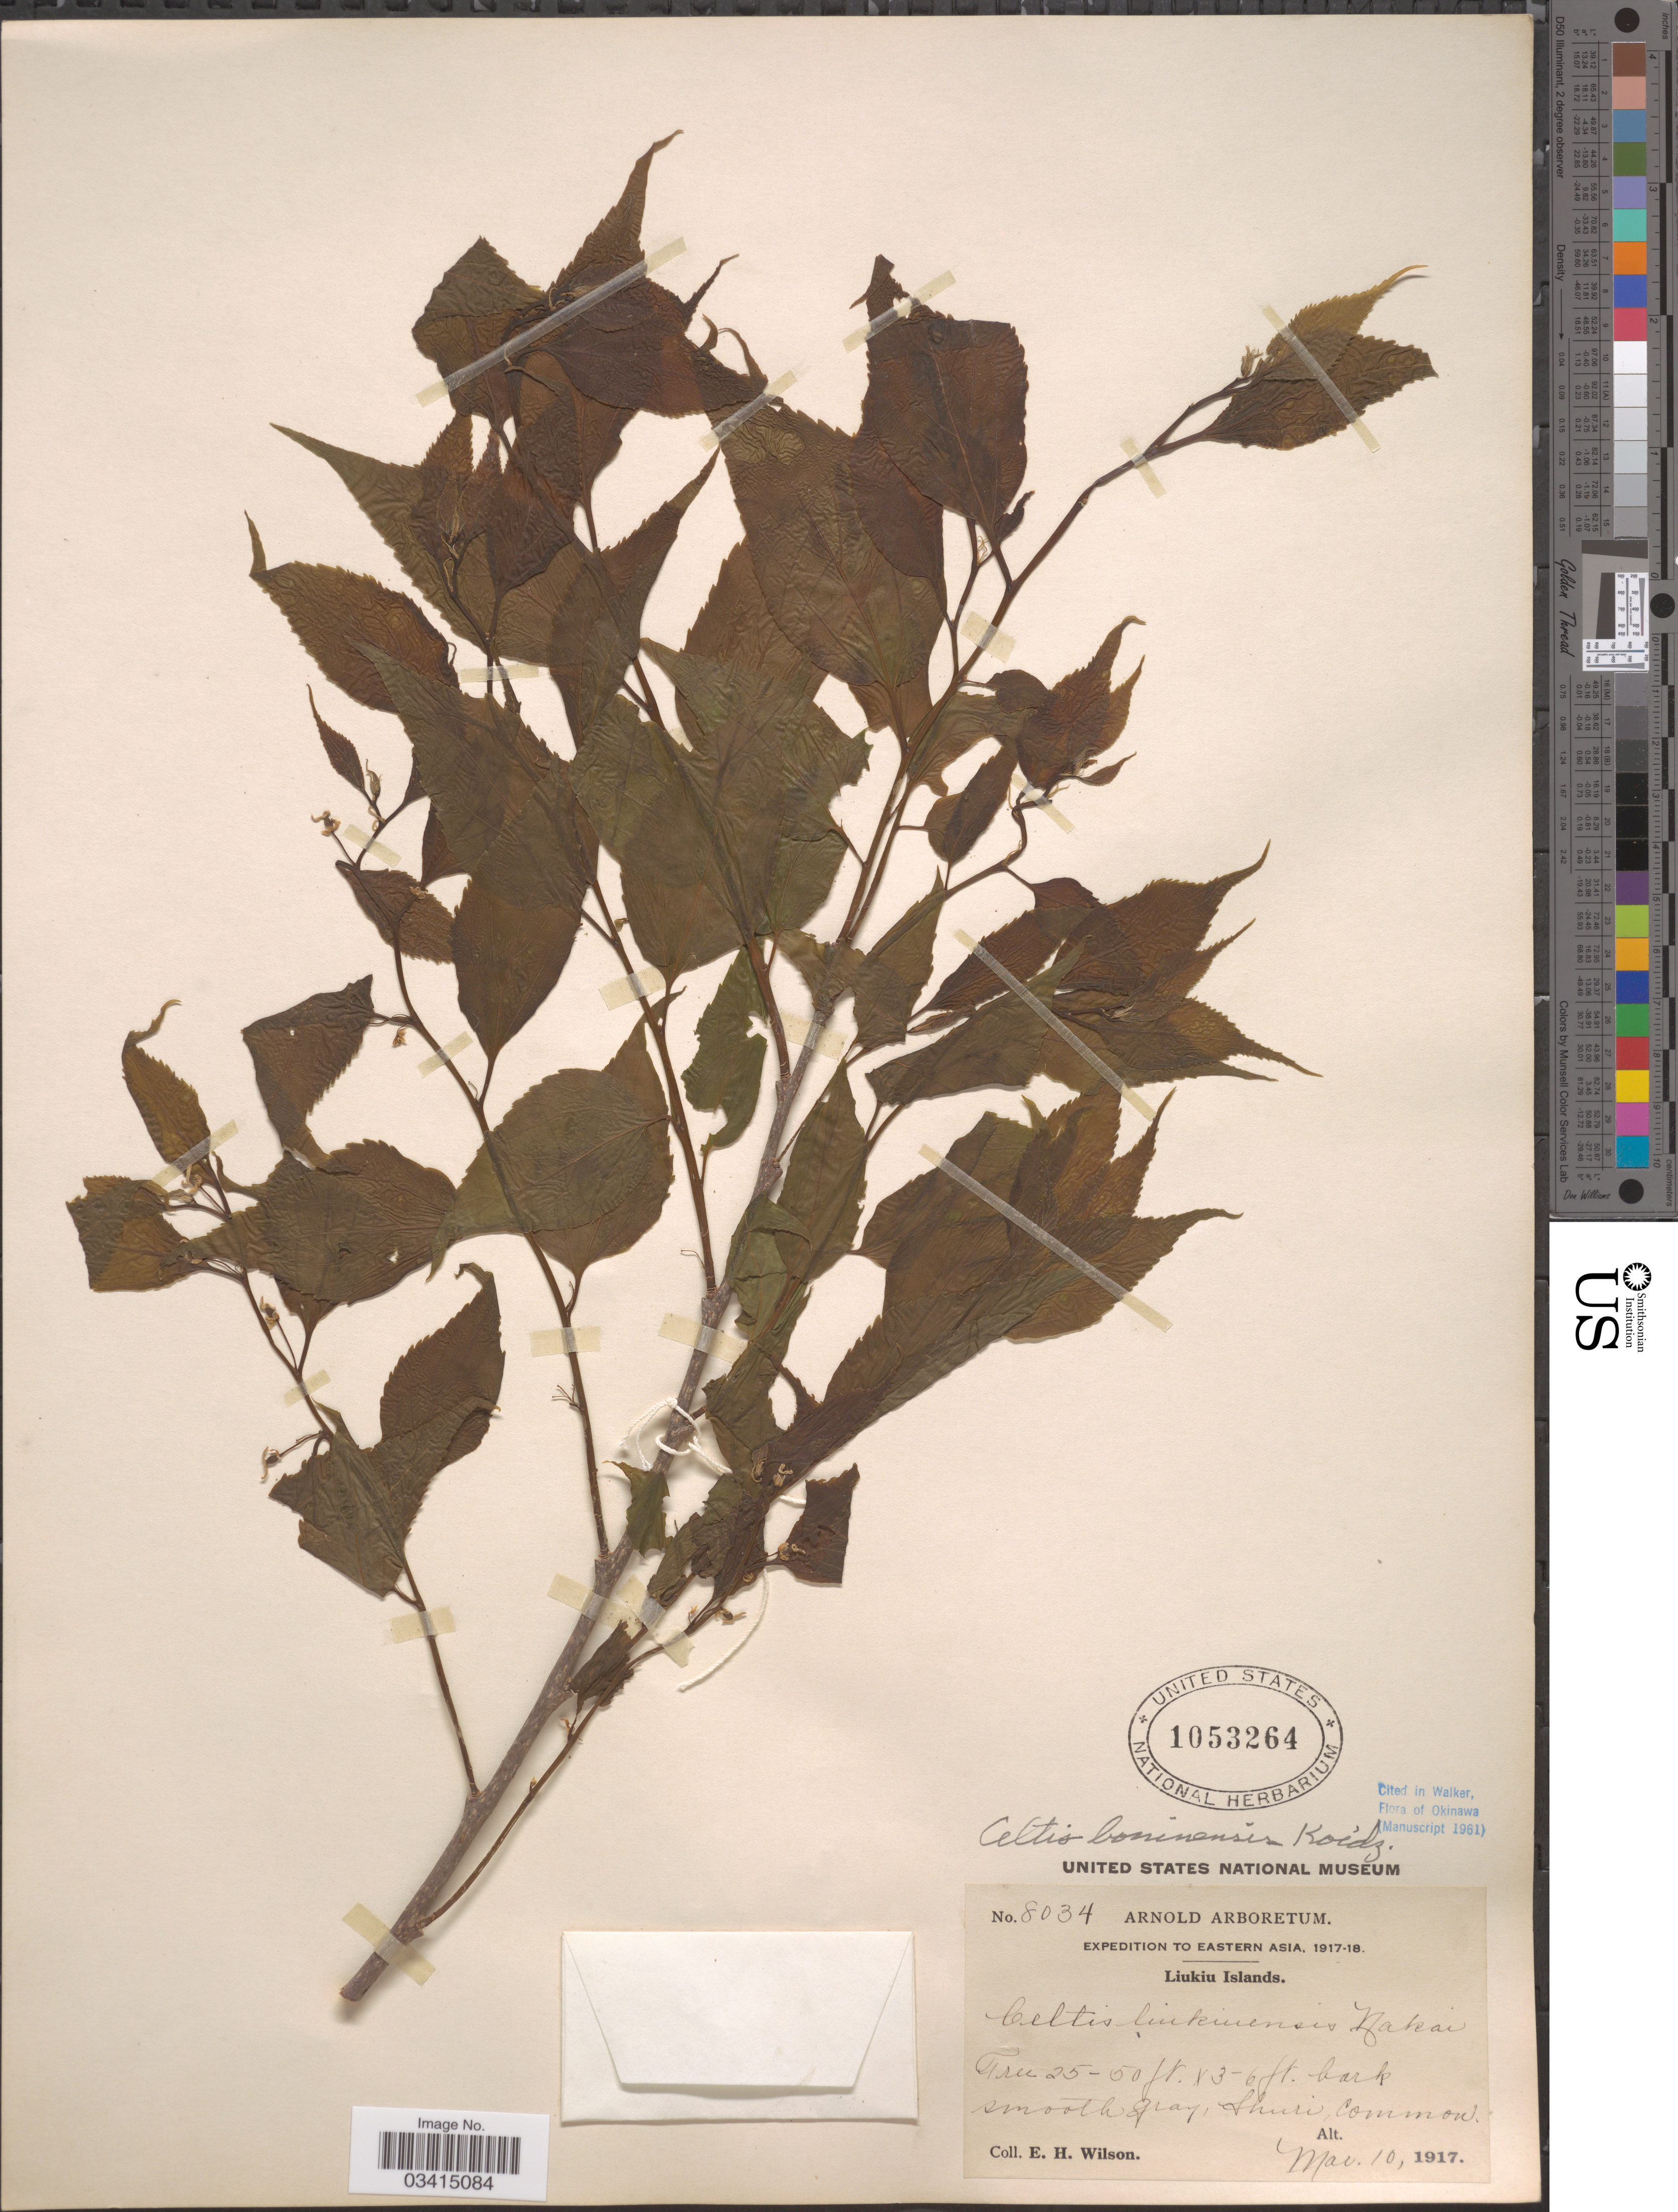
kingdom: Plantae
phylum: Tracheophyta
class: Magnoliopsida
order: Rosales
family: Cannabaceae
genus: Celtis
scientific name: Celtis boninensis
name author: Koidz.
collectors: E. Wilson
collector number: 8034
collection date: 1917-03-10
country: Japan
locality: Eastern Asia. Liukiu Islands. Shuri.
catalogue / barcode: US 1053264